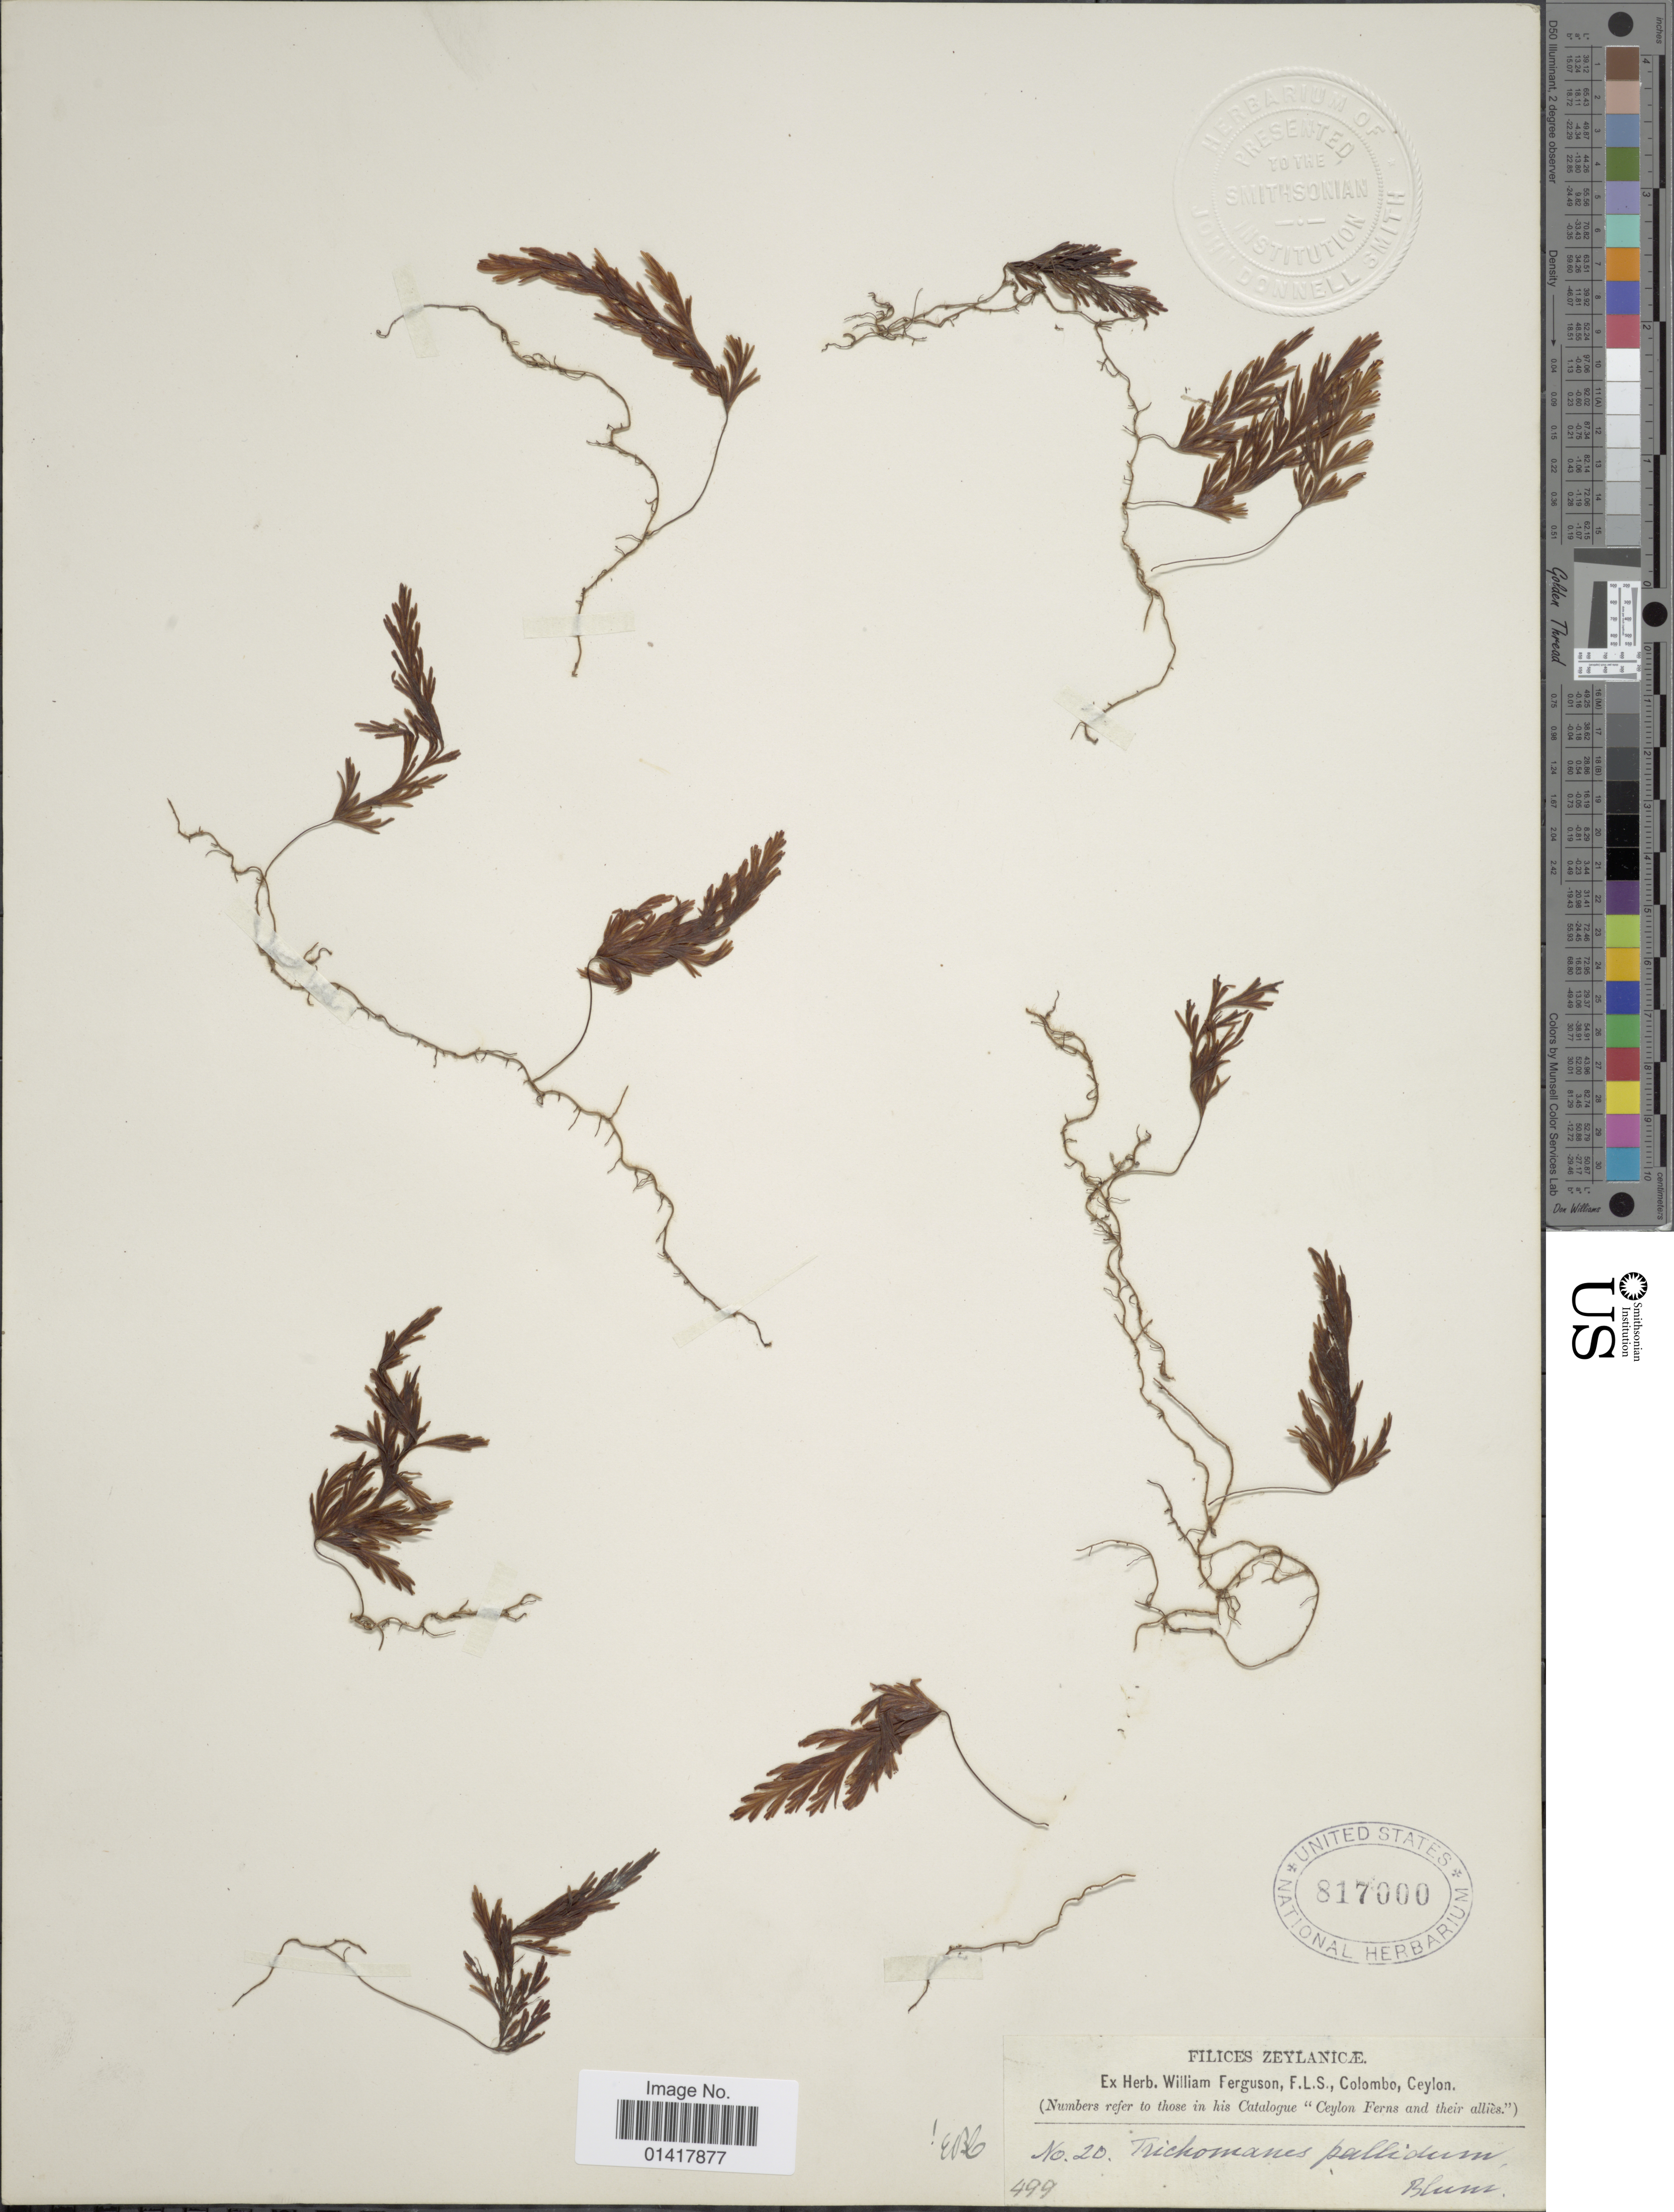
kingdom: Plantae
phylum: Tracheophyta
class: Polypodiopsida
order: Hymenophyllales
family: Hymenophyllaceae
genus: Hymenophyllum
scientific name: Hymenophyllum pallidum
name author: (Blume) Ebihara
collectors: ex herb. W. Ferguson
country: Sri Lanka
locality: Ceylon, Colombo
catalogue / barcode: US 817000